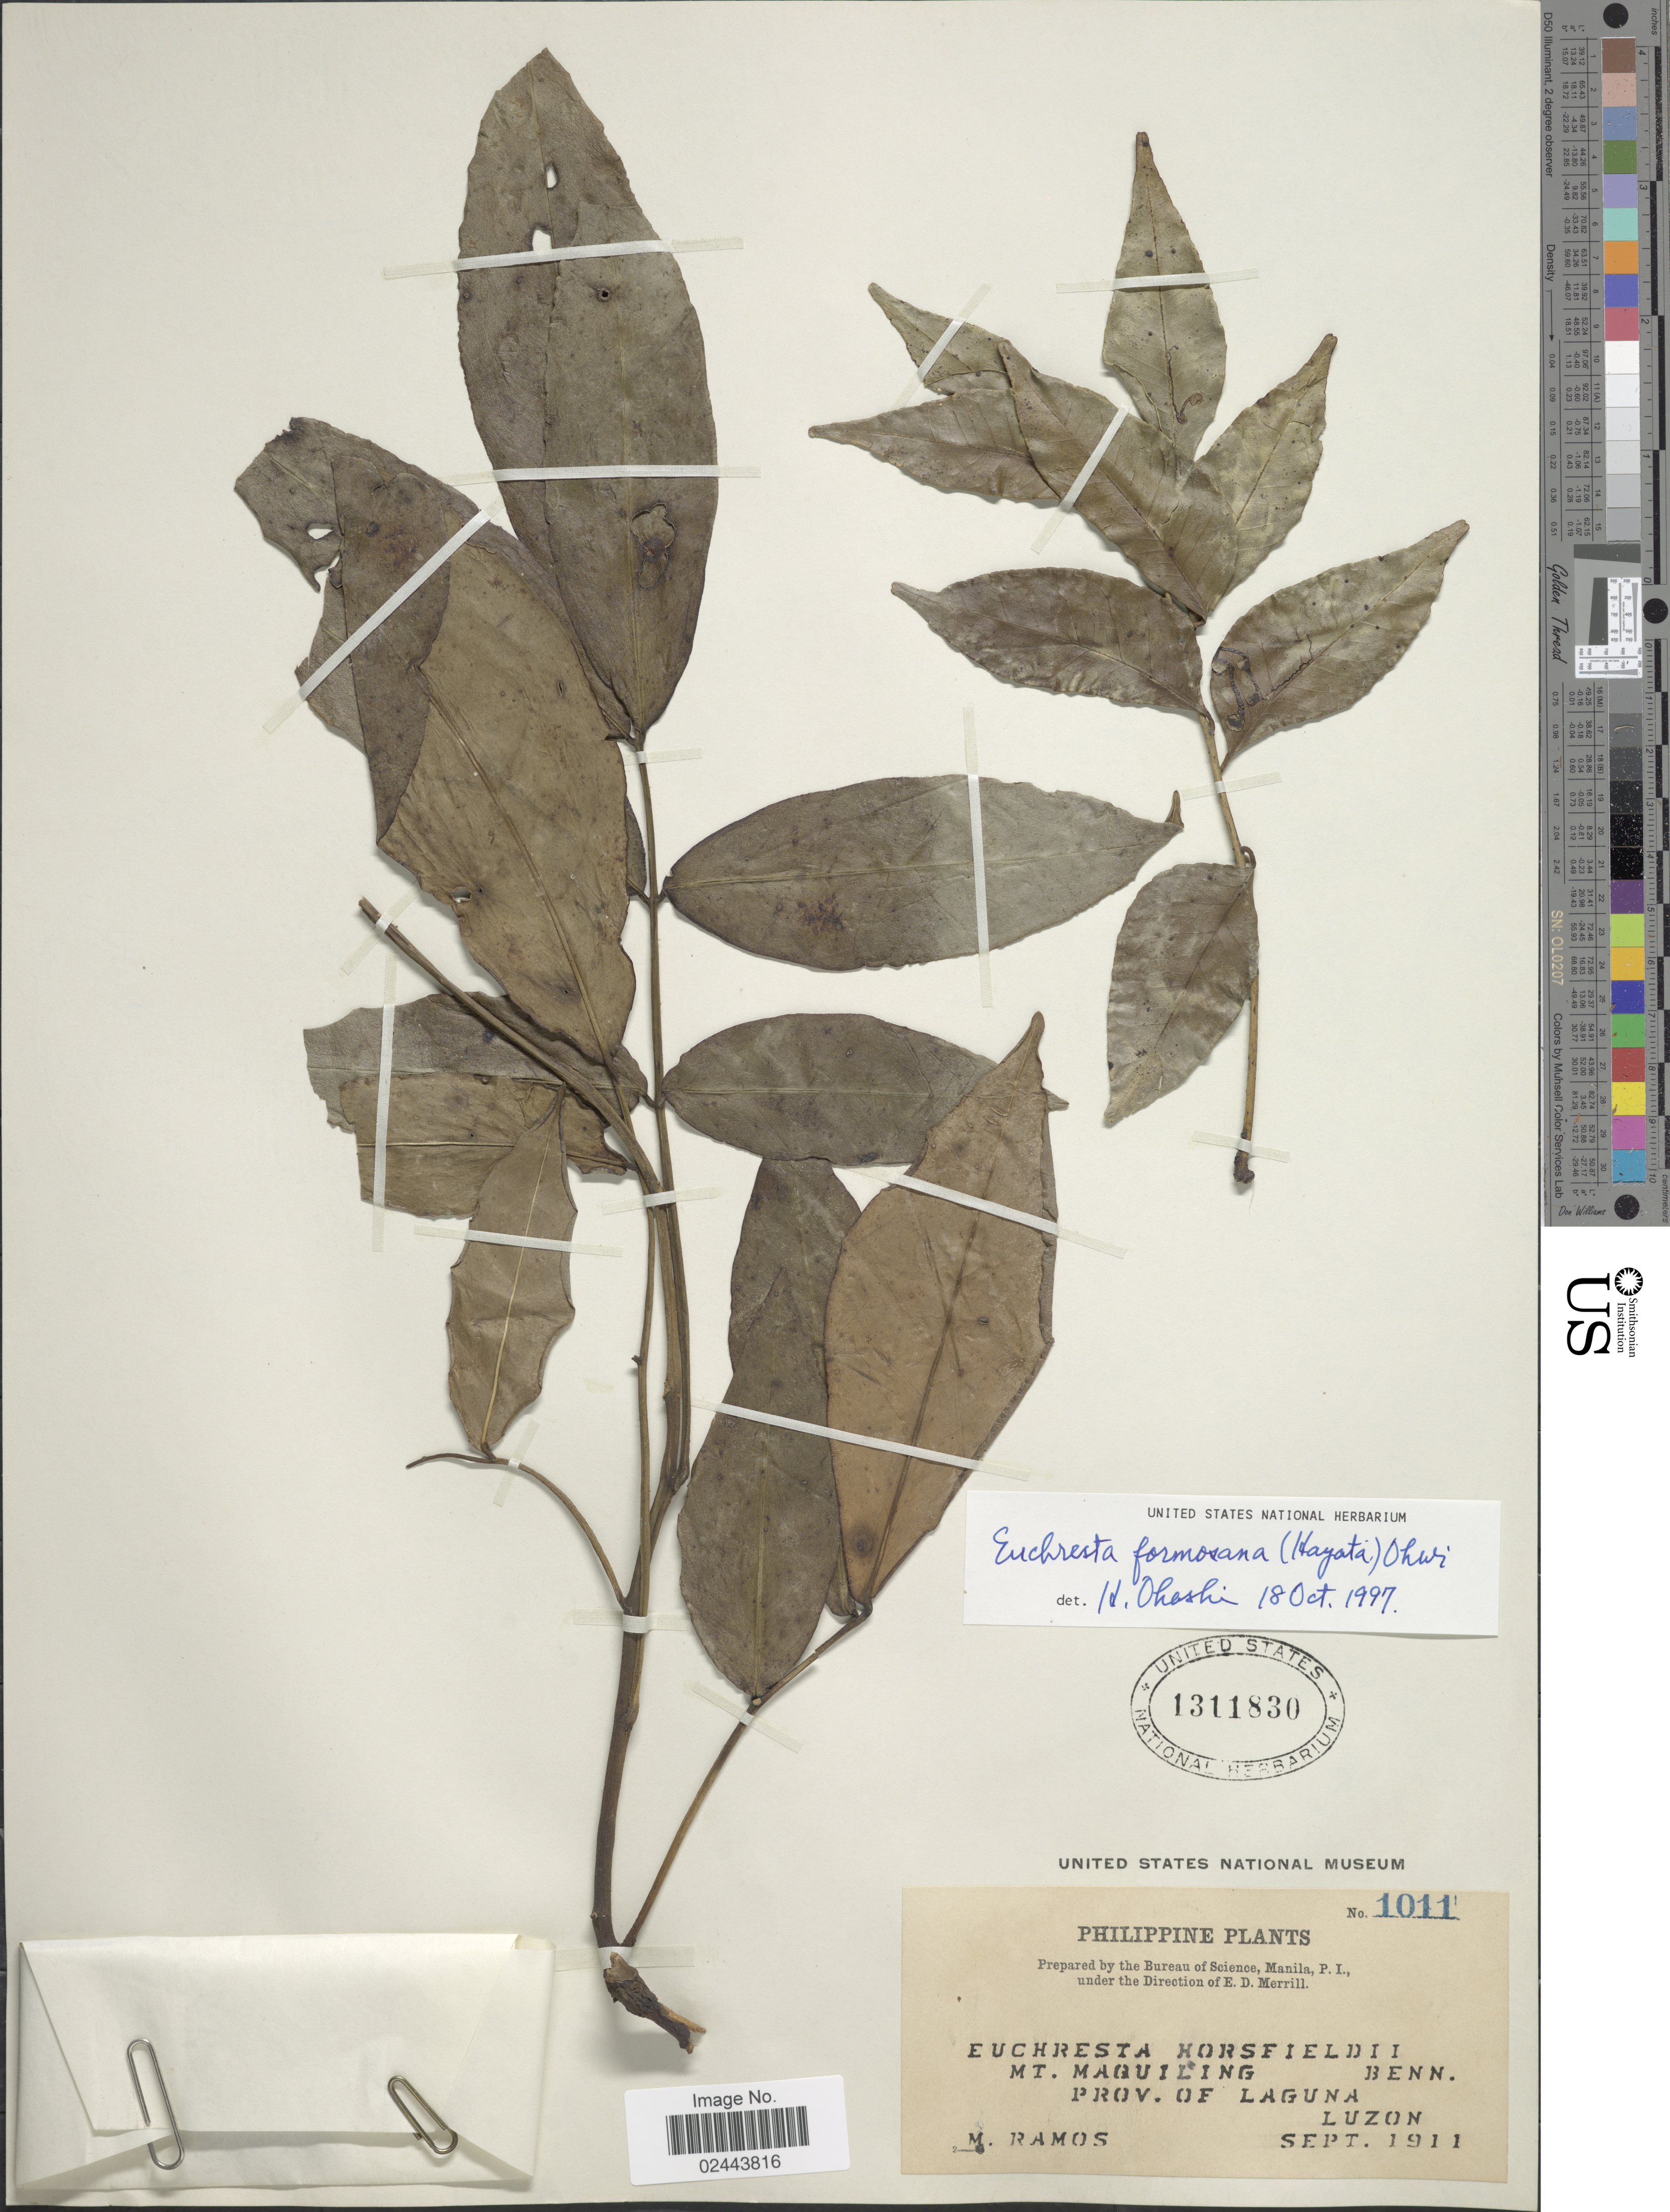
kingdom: Plantae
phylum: Tracheophyta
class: Magnoliopsida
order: Fabales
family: Fabaceae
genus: Euchresta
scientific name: Euchresta formosana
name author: (Hayata) Ohwi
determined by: Ohashi, Hiro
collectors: M. Ramos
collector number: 1011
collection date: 1911-09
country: Philippines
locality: Mt. Maquiling, Prov. of Laguna, Luzon.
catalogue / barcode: US 1311830